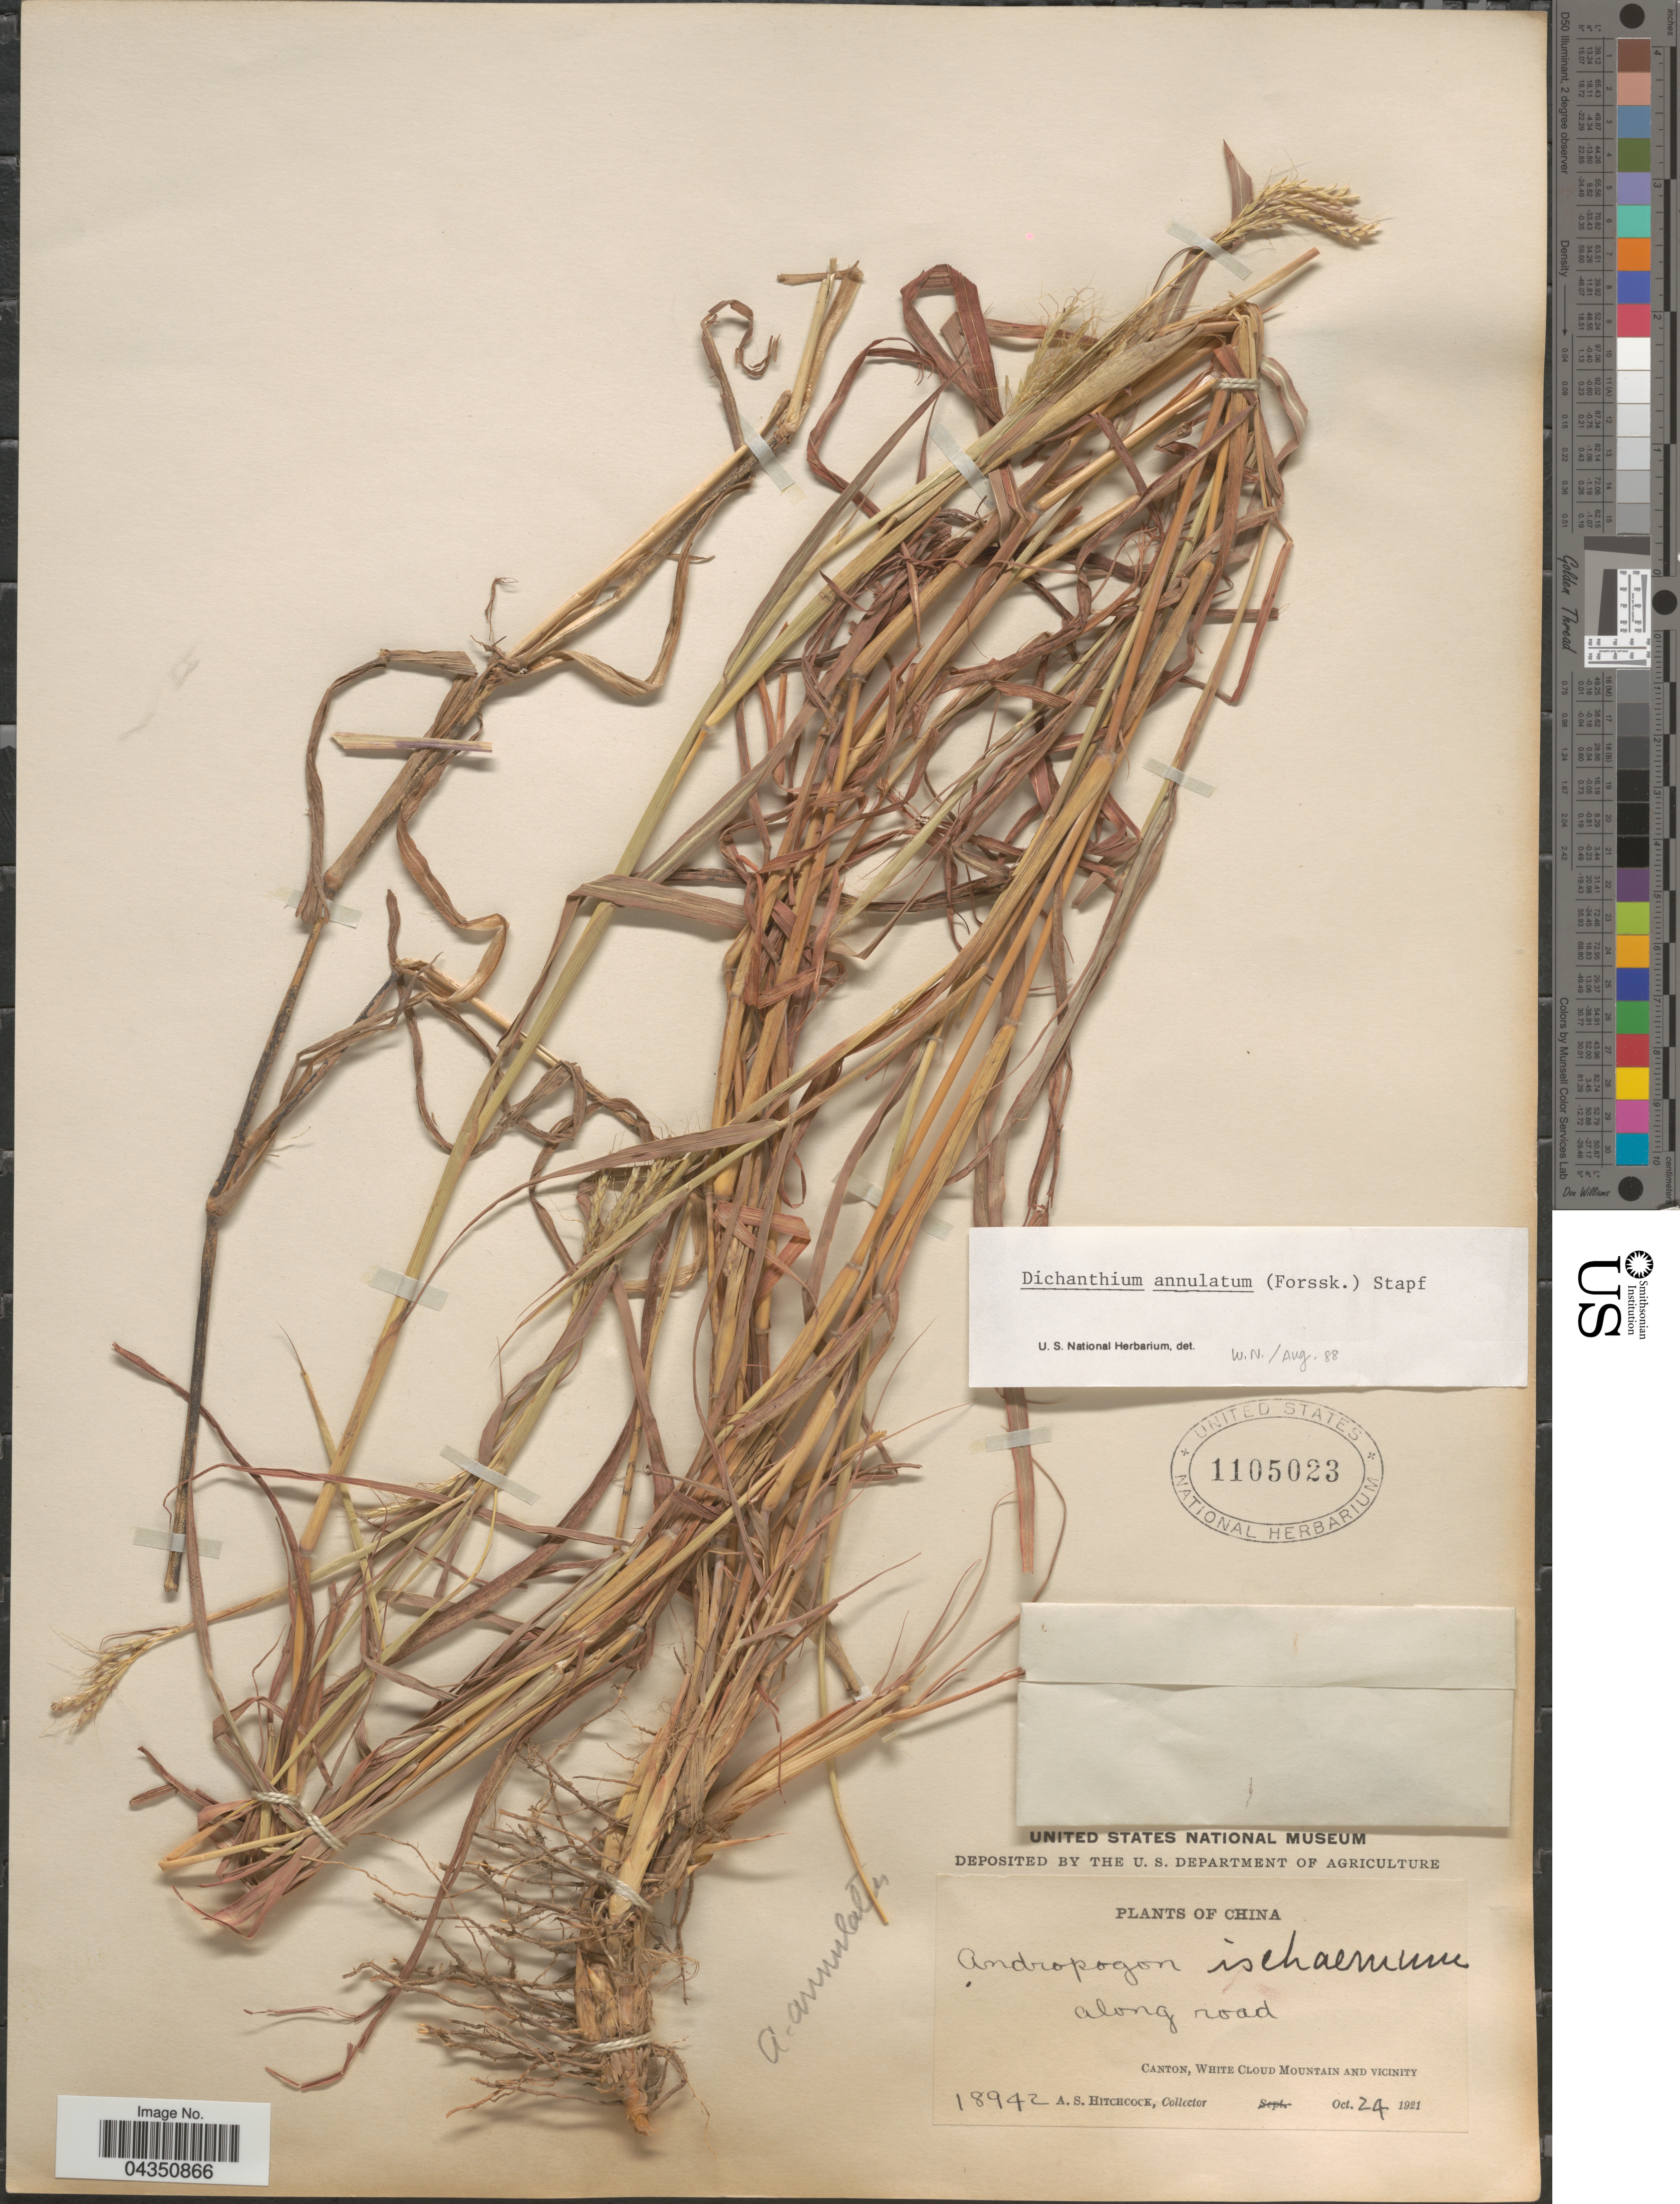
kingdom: Plantae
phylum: Tracheophyta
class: Liliopsida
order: Poales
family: Poaceae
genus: Dichanthium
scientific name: Dichanthium annulatum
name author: (Forssk.) Stapf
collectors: A. S. Hitchcock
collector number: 18942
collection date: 1921-10-24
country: China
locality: Along road. Canton, White Cloud Mountain and vicinity.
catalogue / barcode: US 1105023